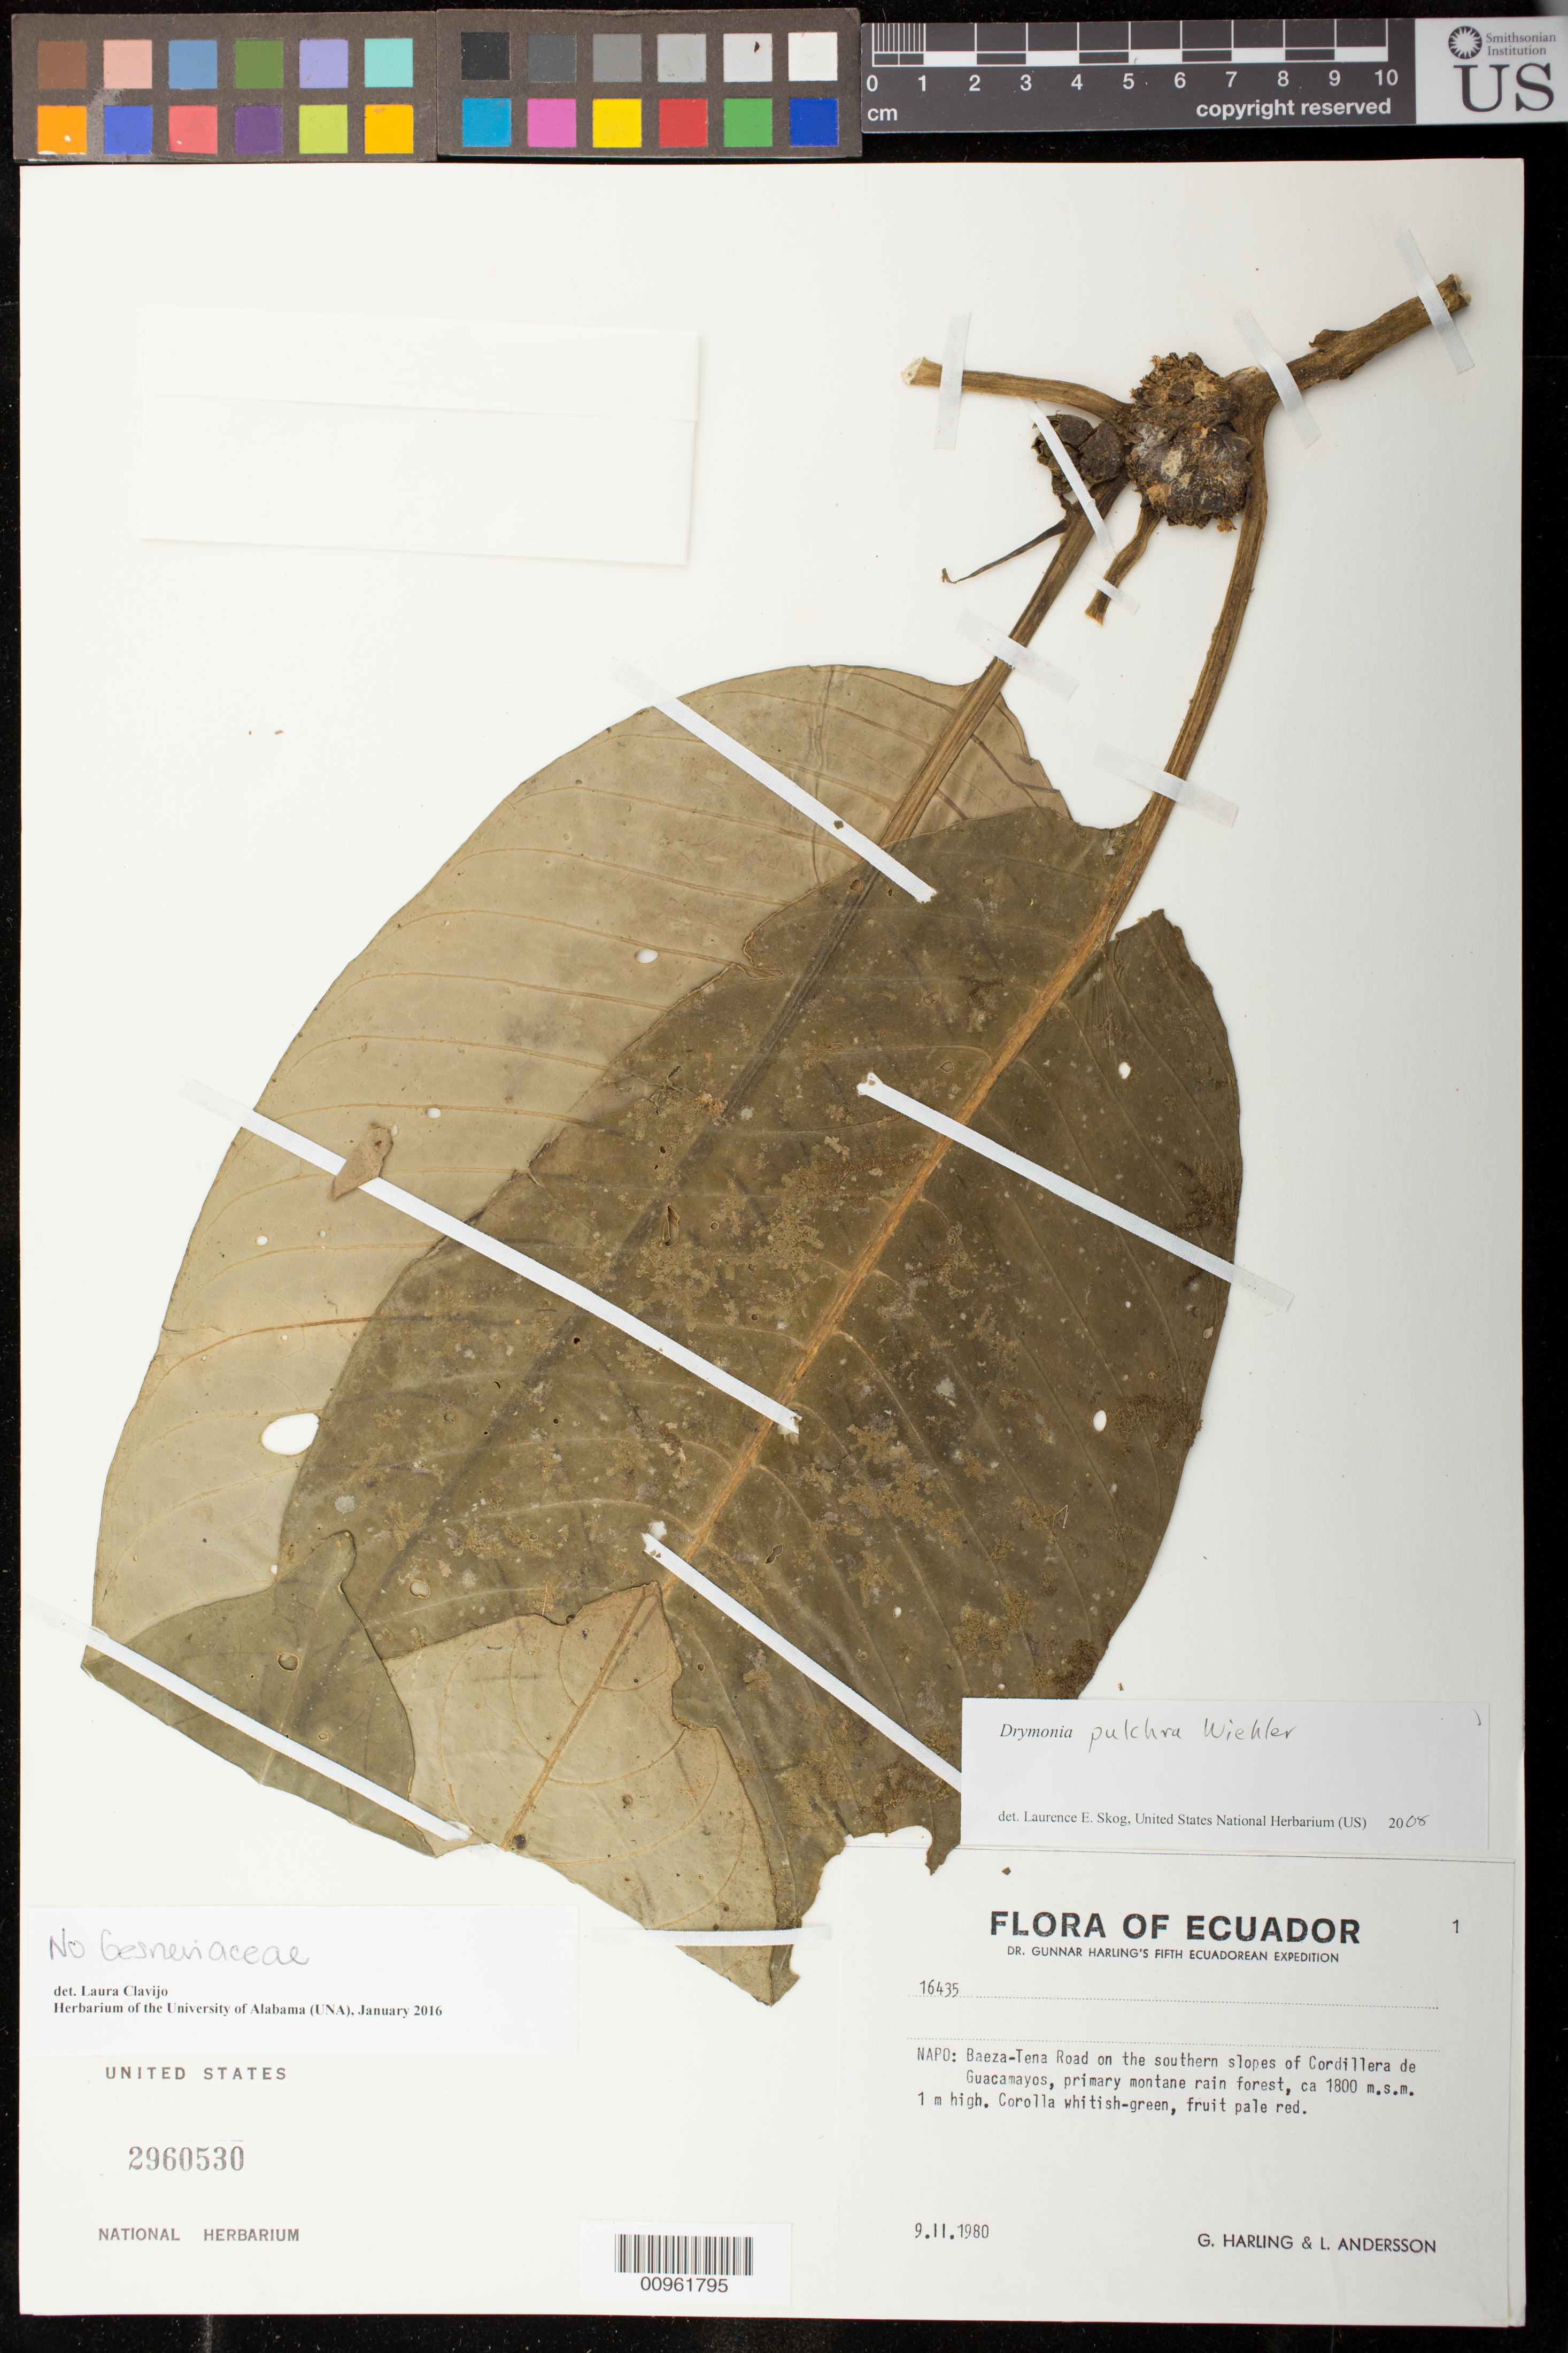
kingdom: Plantae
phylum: Tracheophyta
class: Magnoliopsida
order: Lamiales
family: Gesneriaceae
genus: Drymonia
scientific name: Drymonia pulchra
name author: Wiehler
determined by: Skog, Laurence E.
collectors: G. Harling & L. Andersson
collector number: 16435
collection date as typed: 09 Feb 1980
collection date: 1980-02-09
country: Ecuador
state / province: Napo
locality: Baeza - Tena road on the southern slopes of Cordillera de Guacamayos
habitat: Primary montane rain forest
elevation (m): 1800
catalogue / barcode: US 2960530